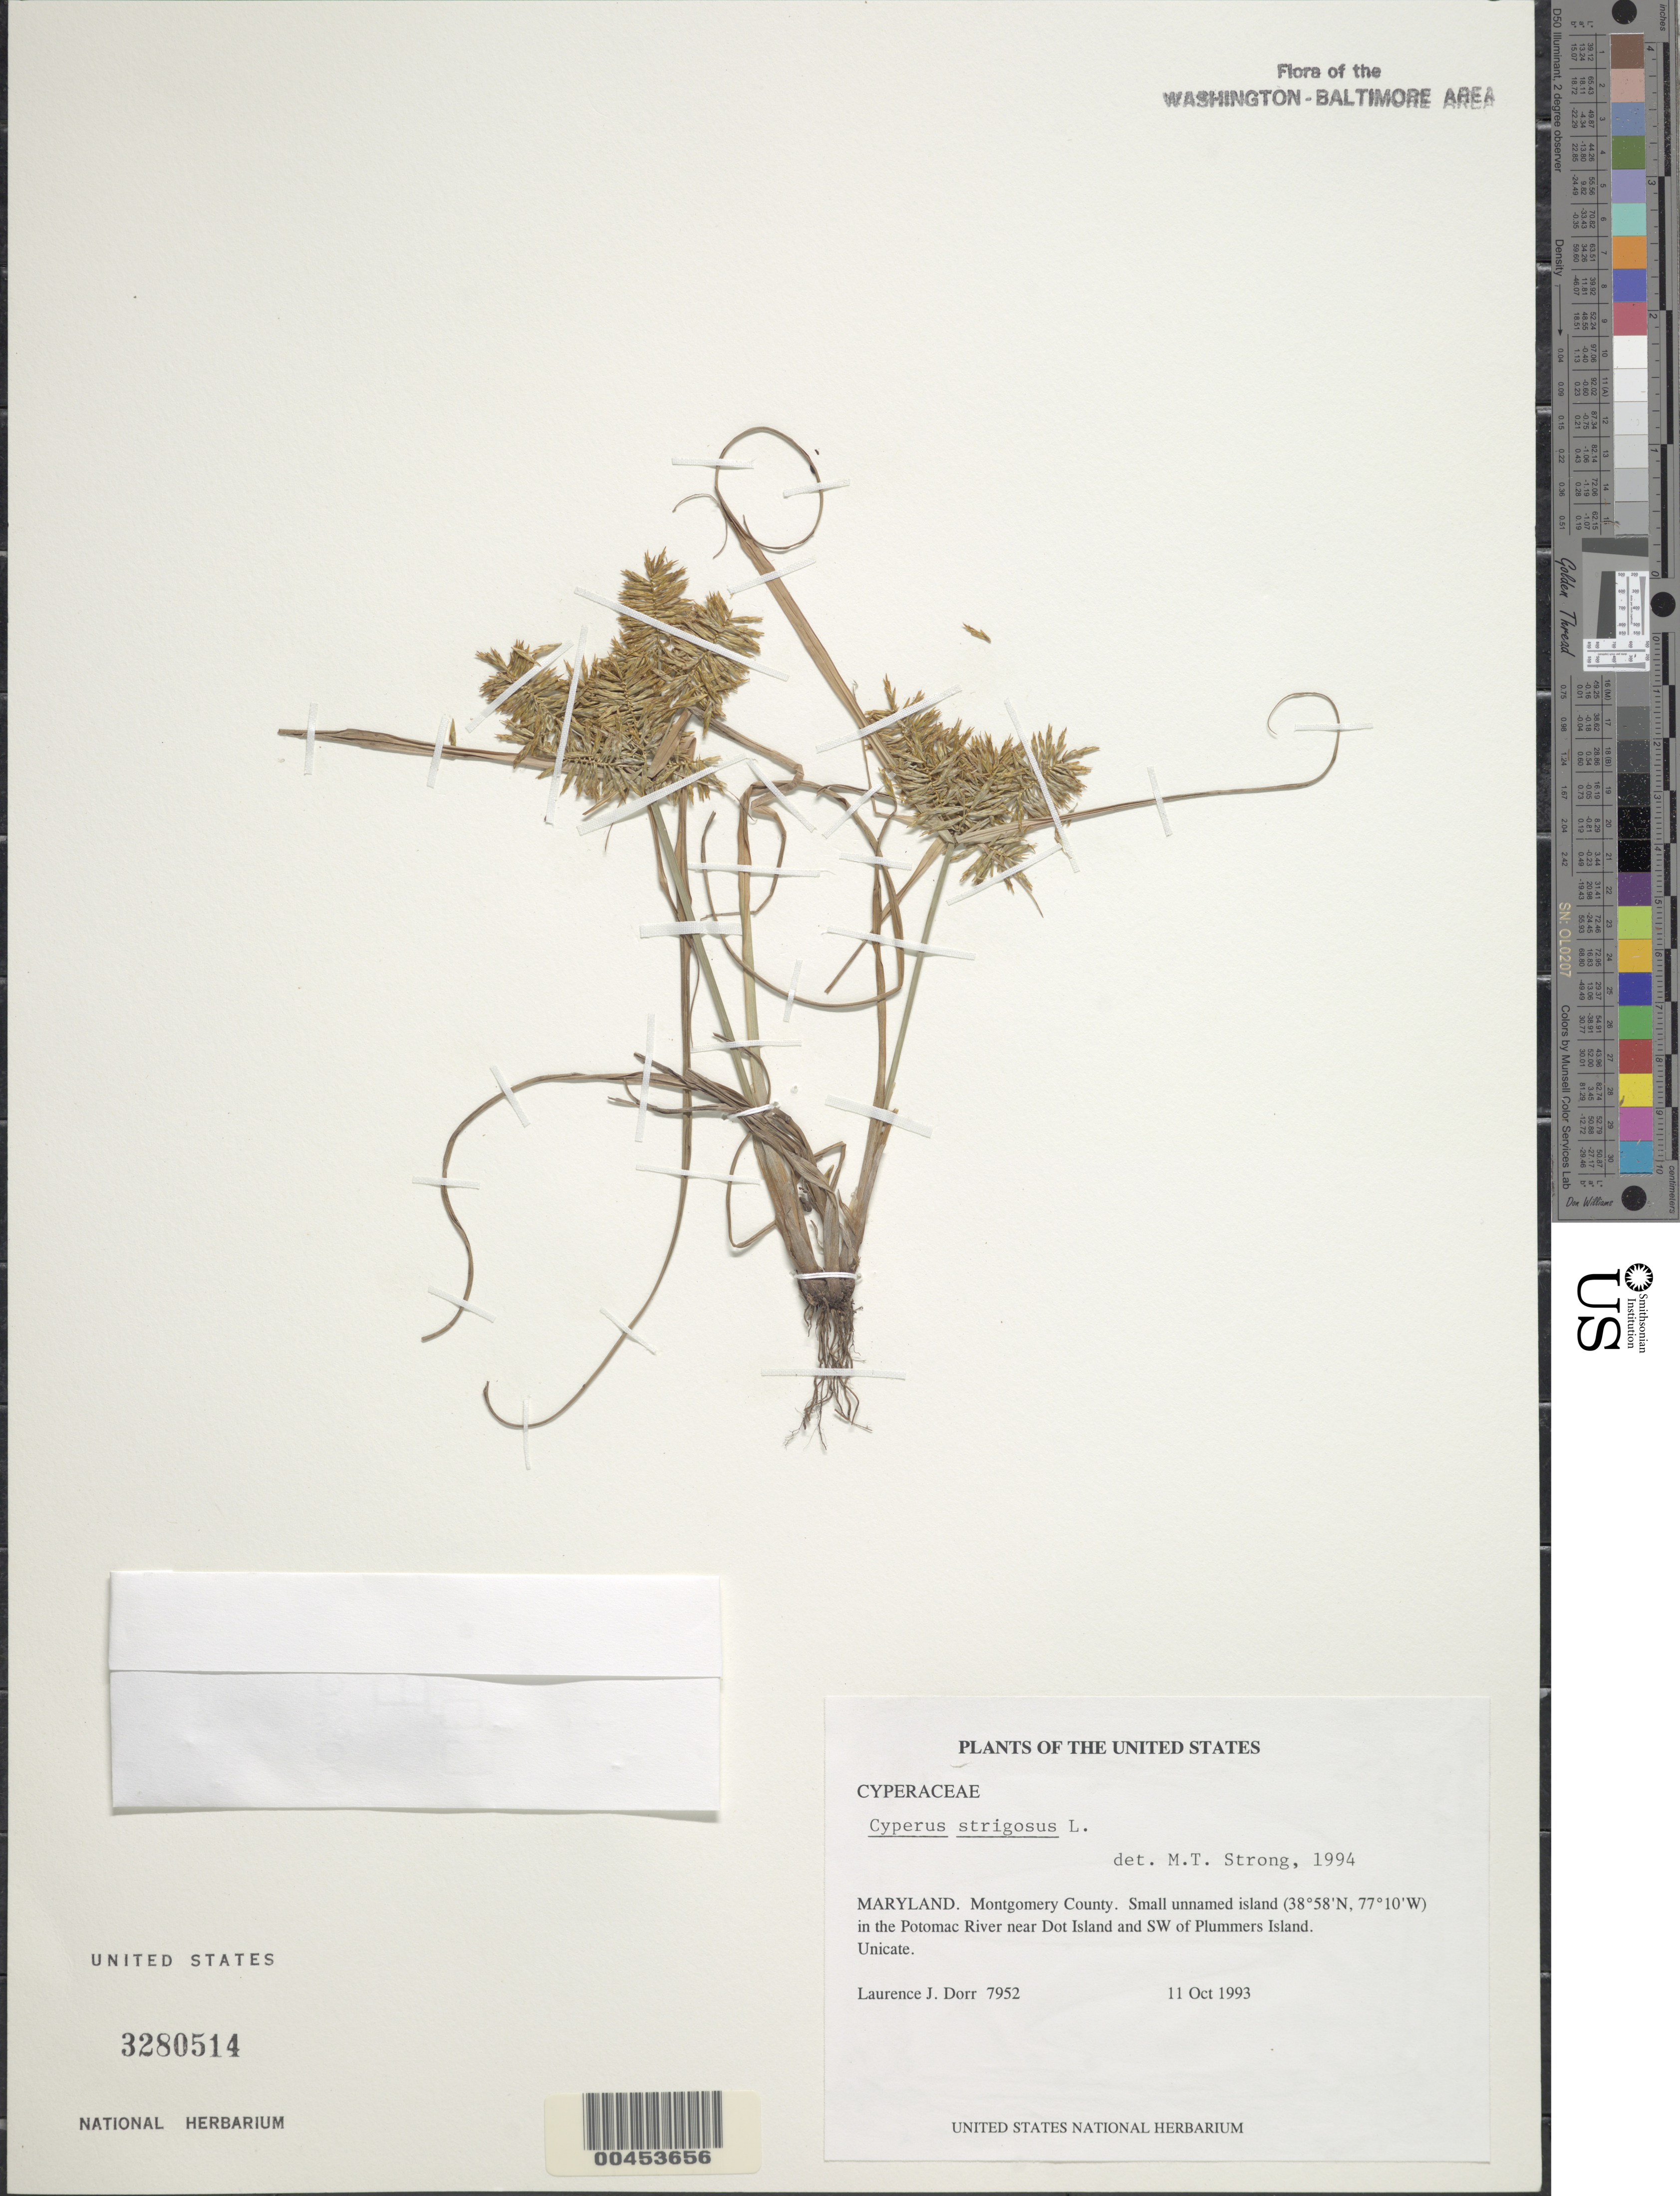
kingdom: Plantae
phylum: Tracheophyta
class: Liliopsida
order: Poales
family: Cyperaceae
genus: Cyperus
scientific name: Cyperus strigosus L.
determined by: Strong, M. T., (US), Smithsonian Institution - National Museum of Natural History (UNITED STATES)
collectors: L. J. Dorr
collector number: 7952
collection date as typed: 11 Oct 1993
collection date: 1993-10-11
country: United States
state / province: Maryland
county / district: Montgomery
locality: Small unnamed island in the Potomac River near Dot Island and SW of Plummers Island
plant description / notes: Common name: Umbrella Sedge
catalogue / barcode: US 3280514